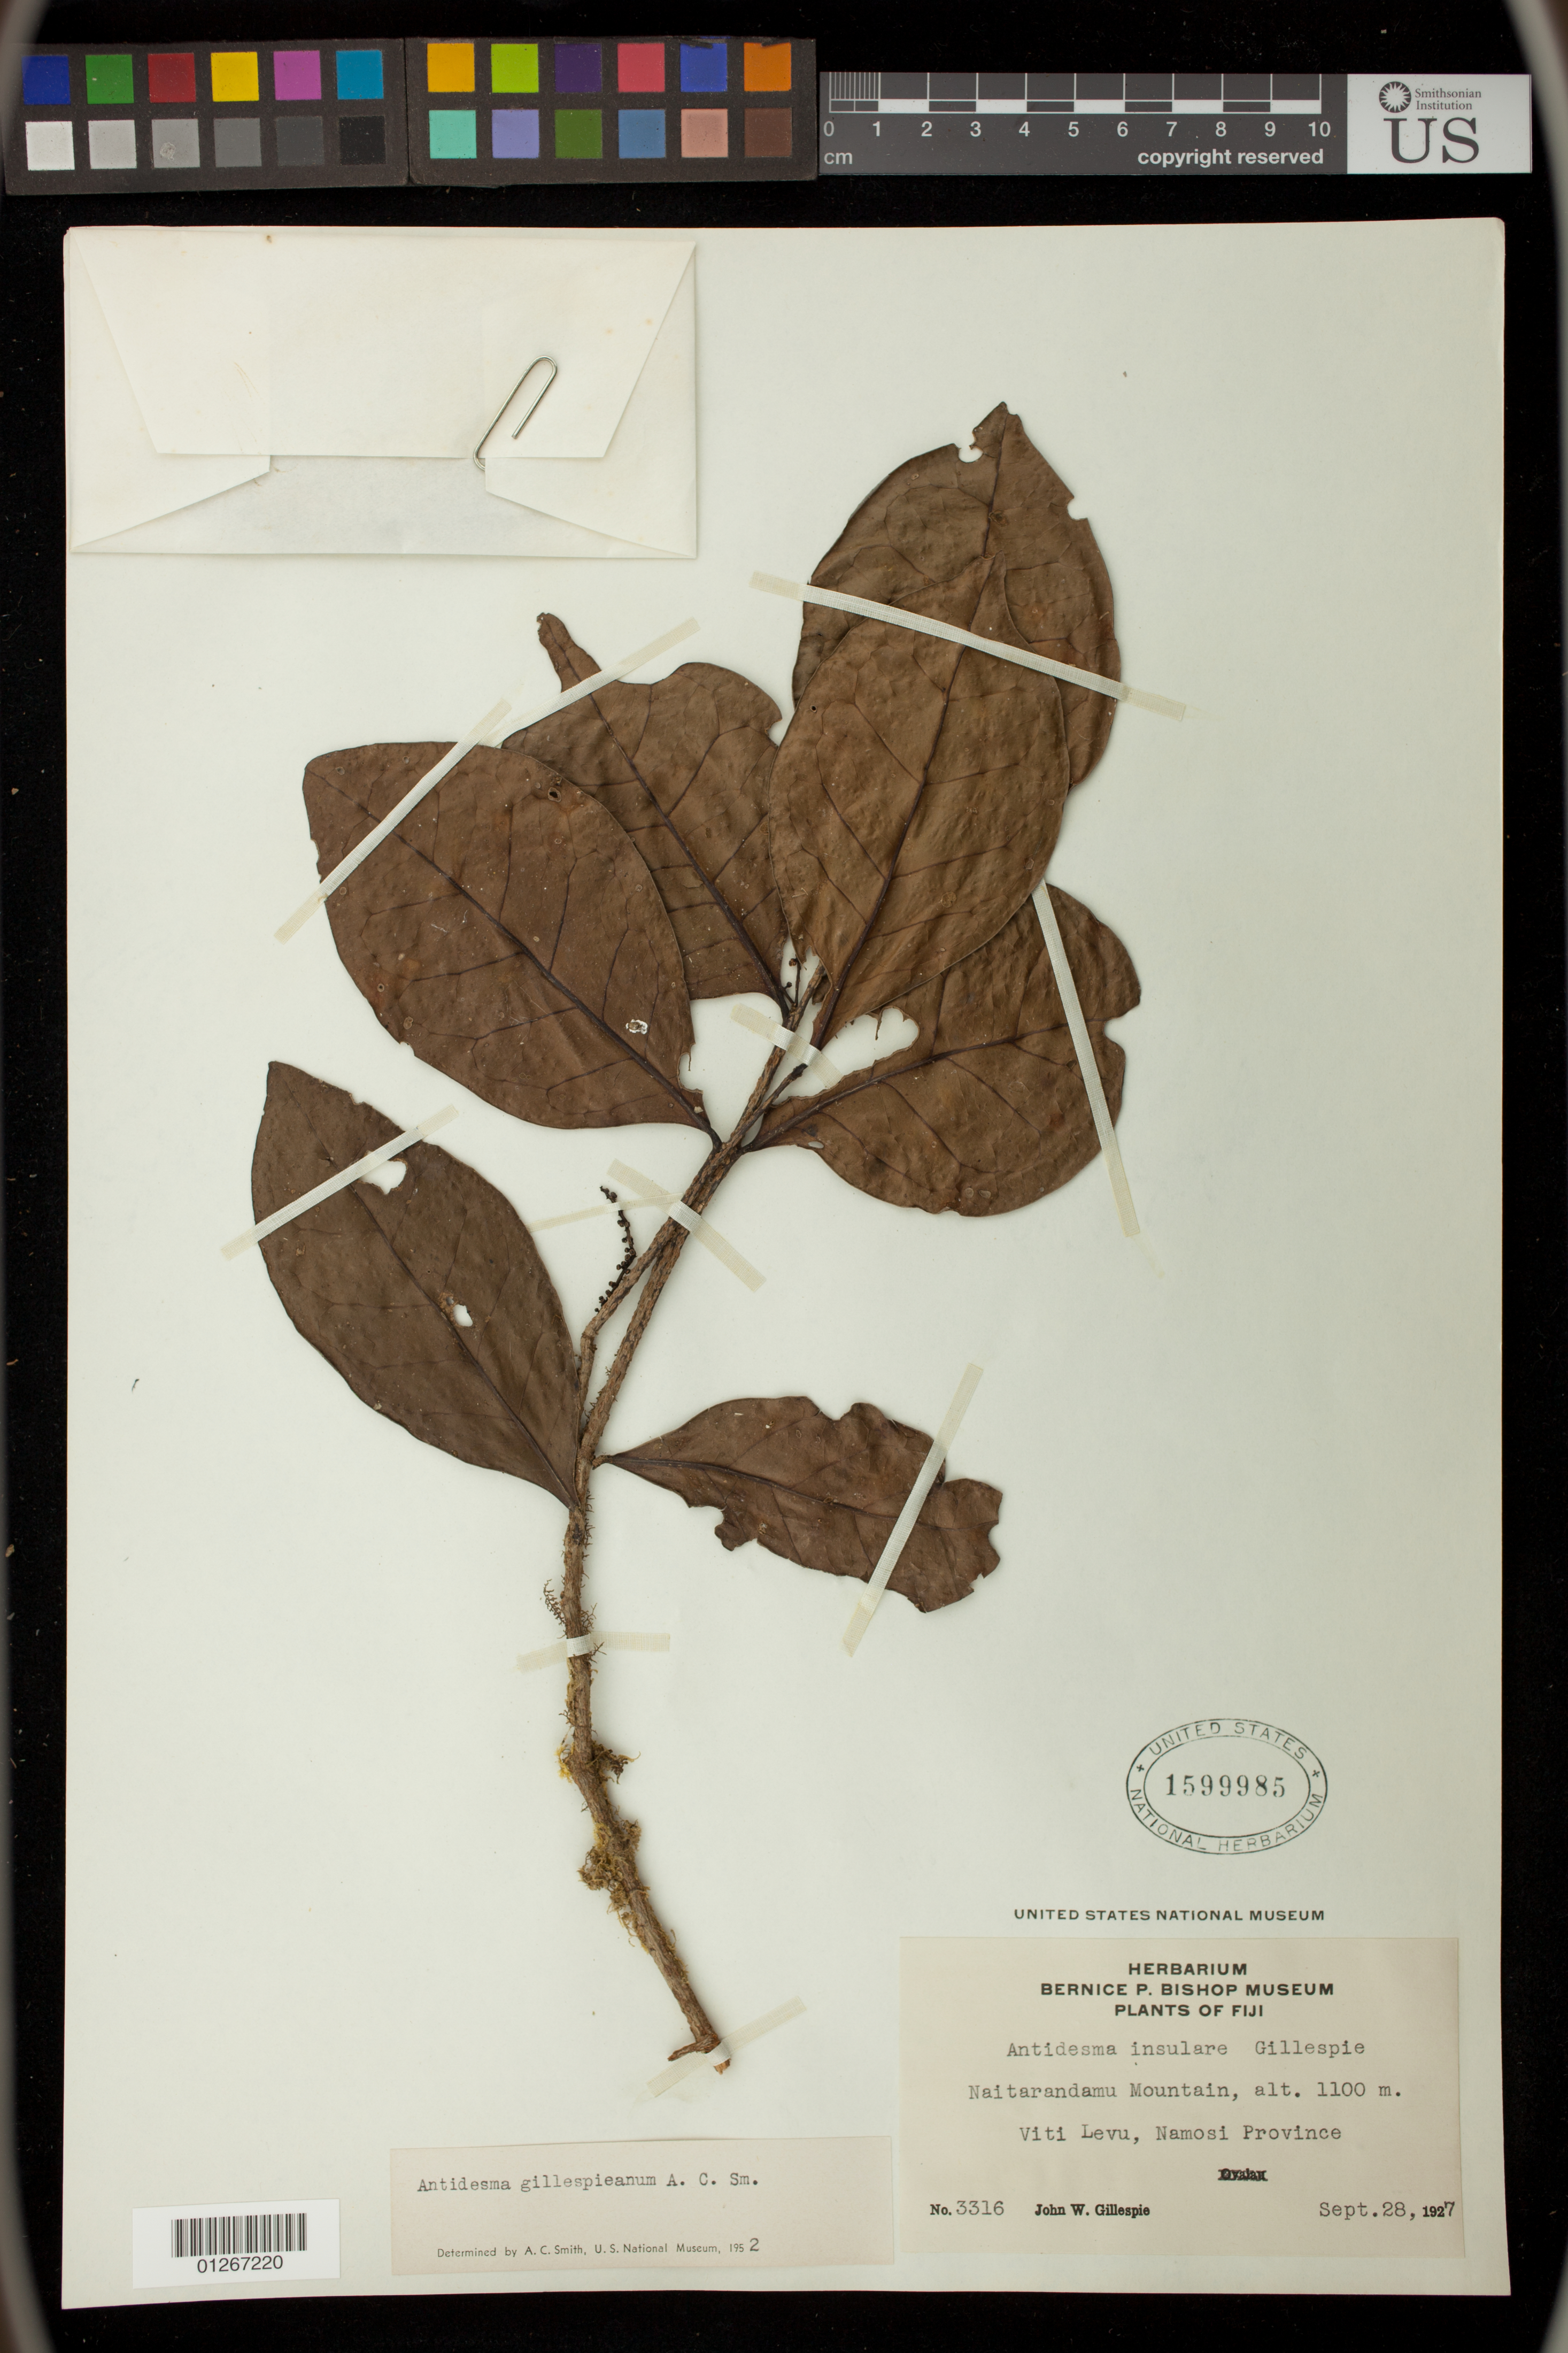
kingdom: Plantae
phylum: Tracheophyta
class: Magnoliopsida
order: Malpighiales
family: Phyllanthaceae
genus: Antidesma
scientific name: Antidesma gillespieanum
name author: A.C. Sm.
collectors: J. W. Gillespie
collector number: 3316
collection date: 1927-09-28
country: Fiji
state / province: Central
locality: Naitarandamu Mountain, Viti Levu, Namosi Province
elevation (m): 1100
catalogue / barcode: US 1599985